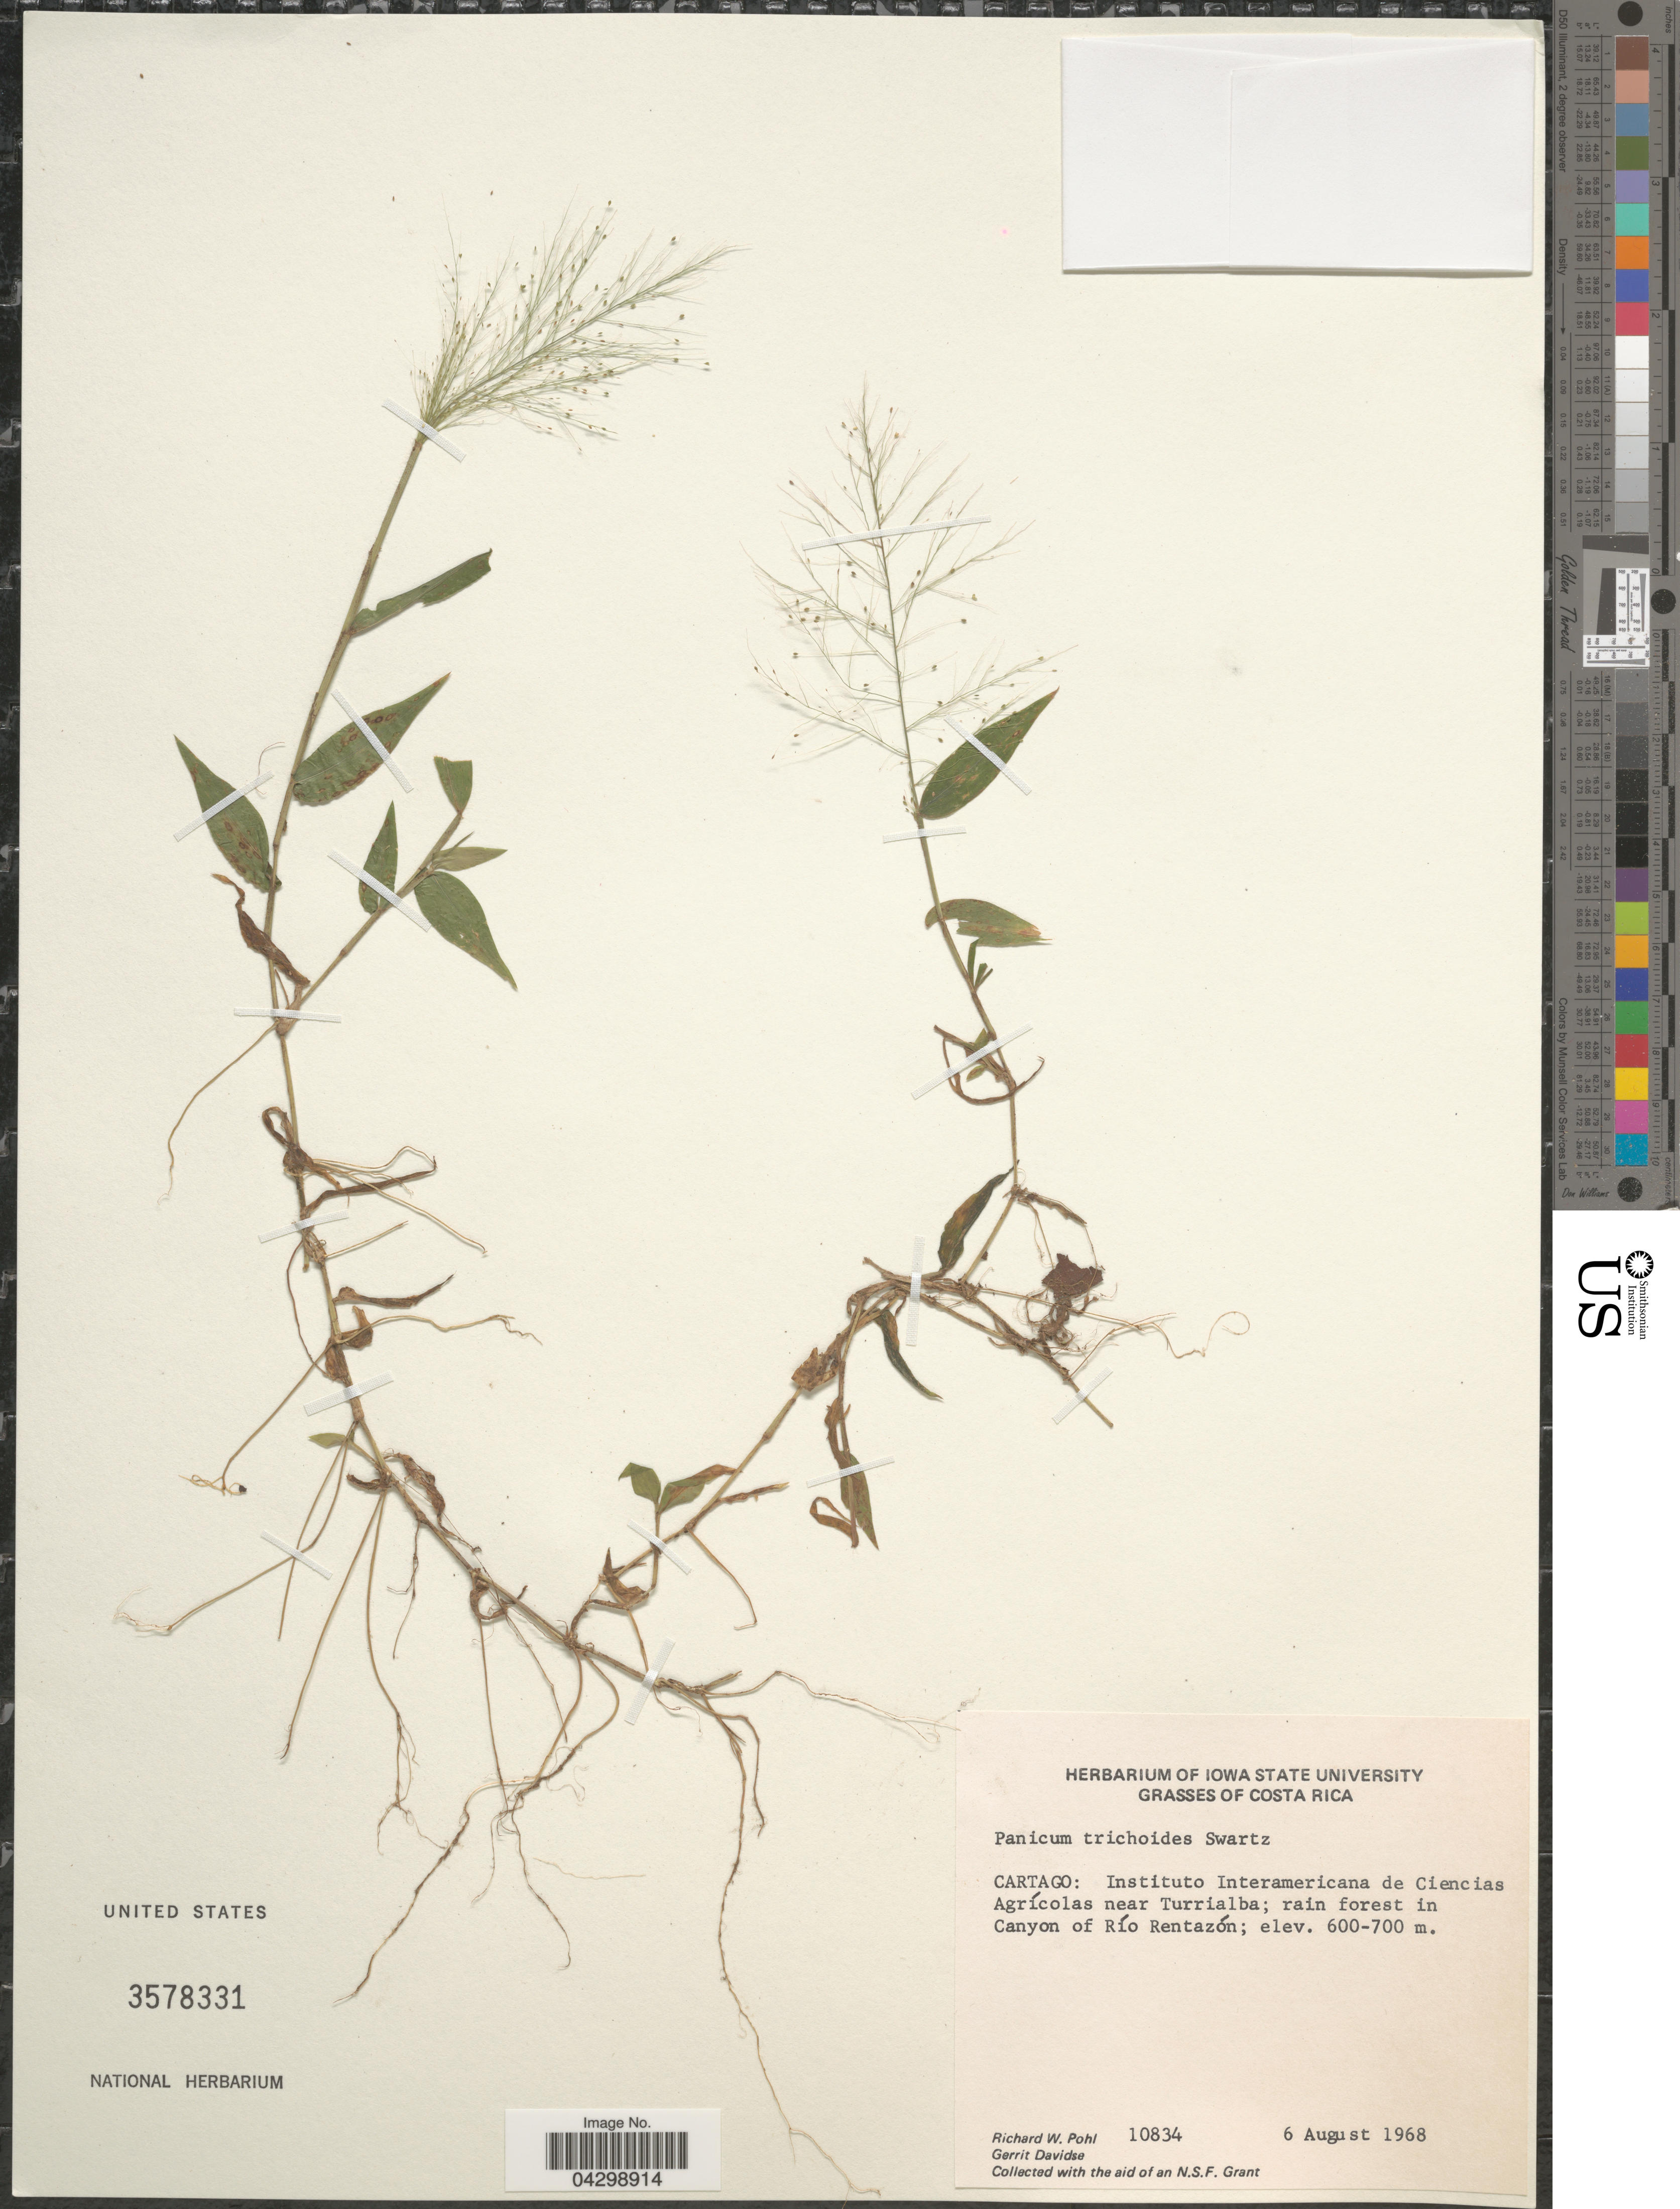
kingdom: Plantae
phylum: Tracheophyta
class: Liliopsida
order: Poales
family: Poaceae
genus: Panicum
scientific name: Panicum trichoides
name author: Sw.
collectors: R. W. Pohl & G. Davidse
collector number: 10834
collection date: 1968-08-06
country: Costa Rica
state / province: Cartago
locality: Instituto Interamericana de Ciencias Agrícolas near Turrialba; rain forest in Canyon of Río Rentazón.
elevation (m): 600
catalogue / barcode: US 3578331